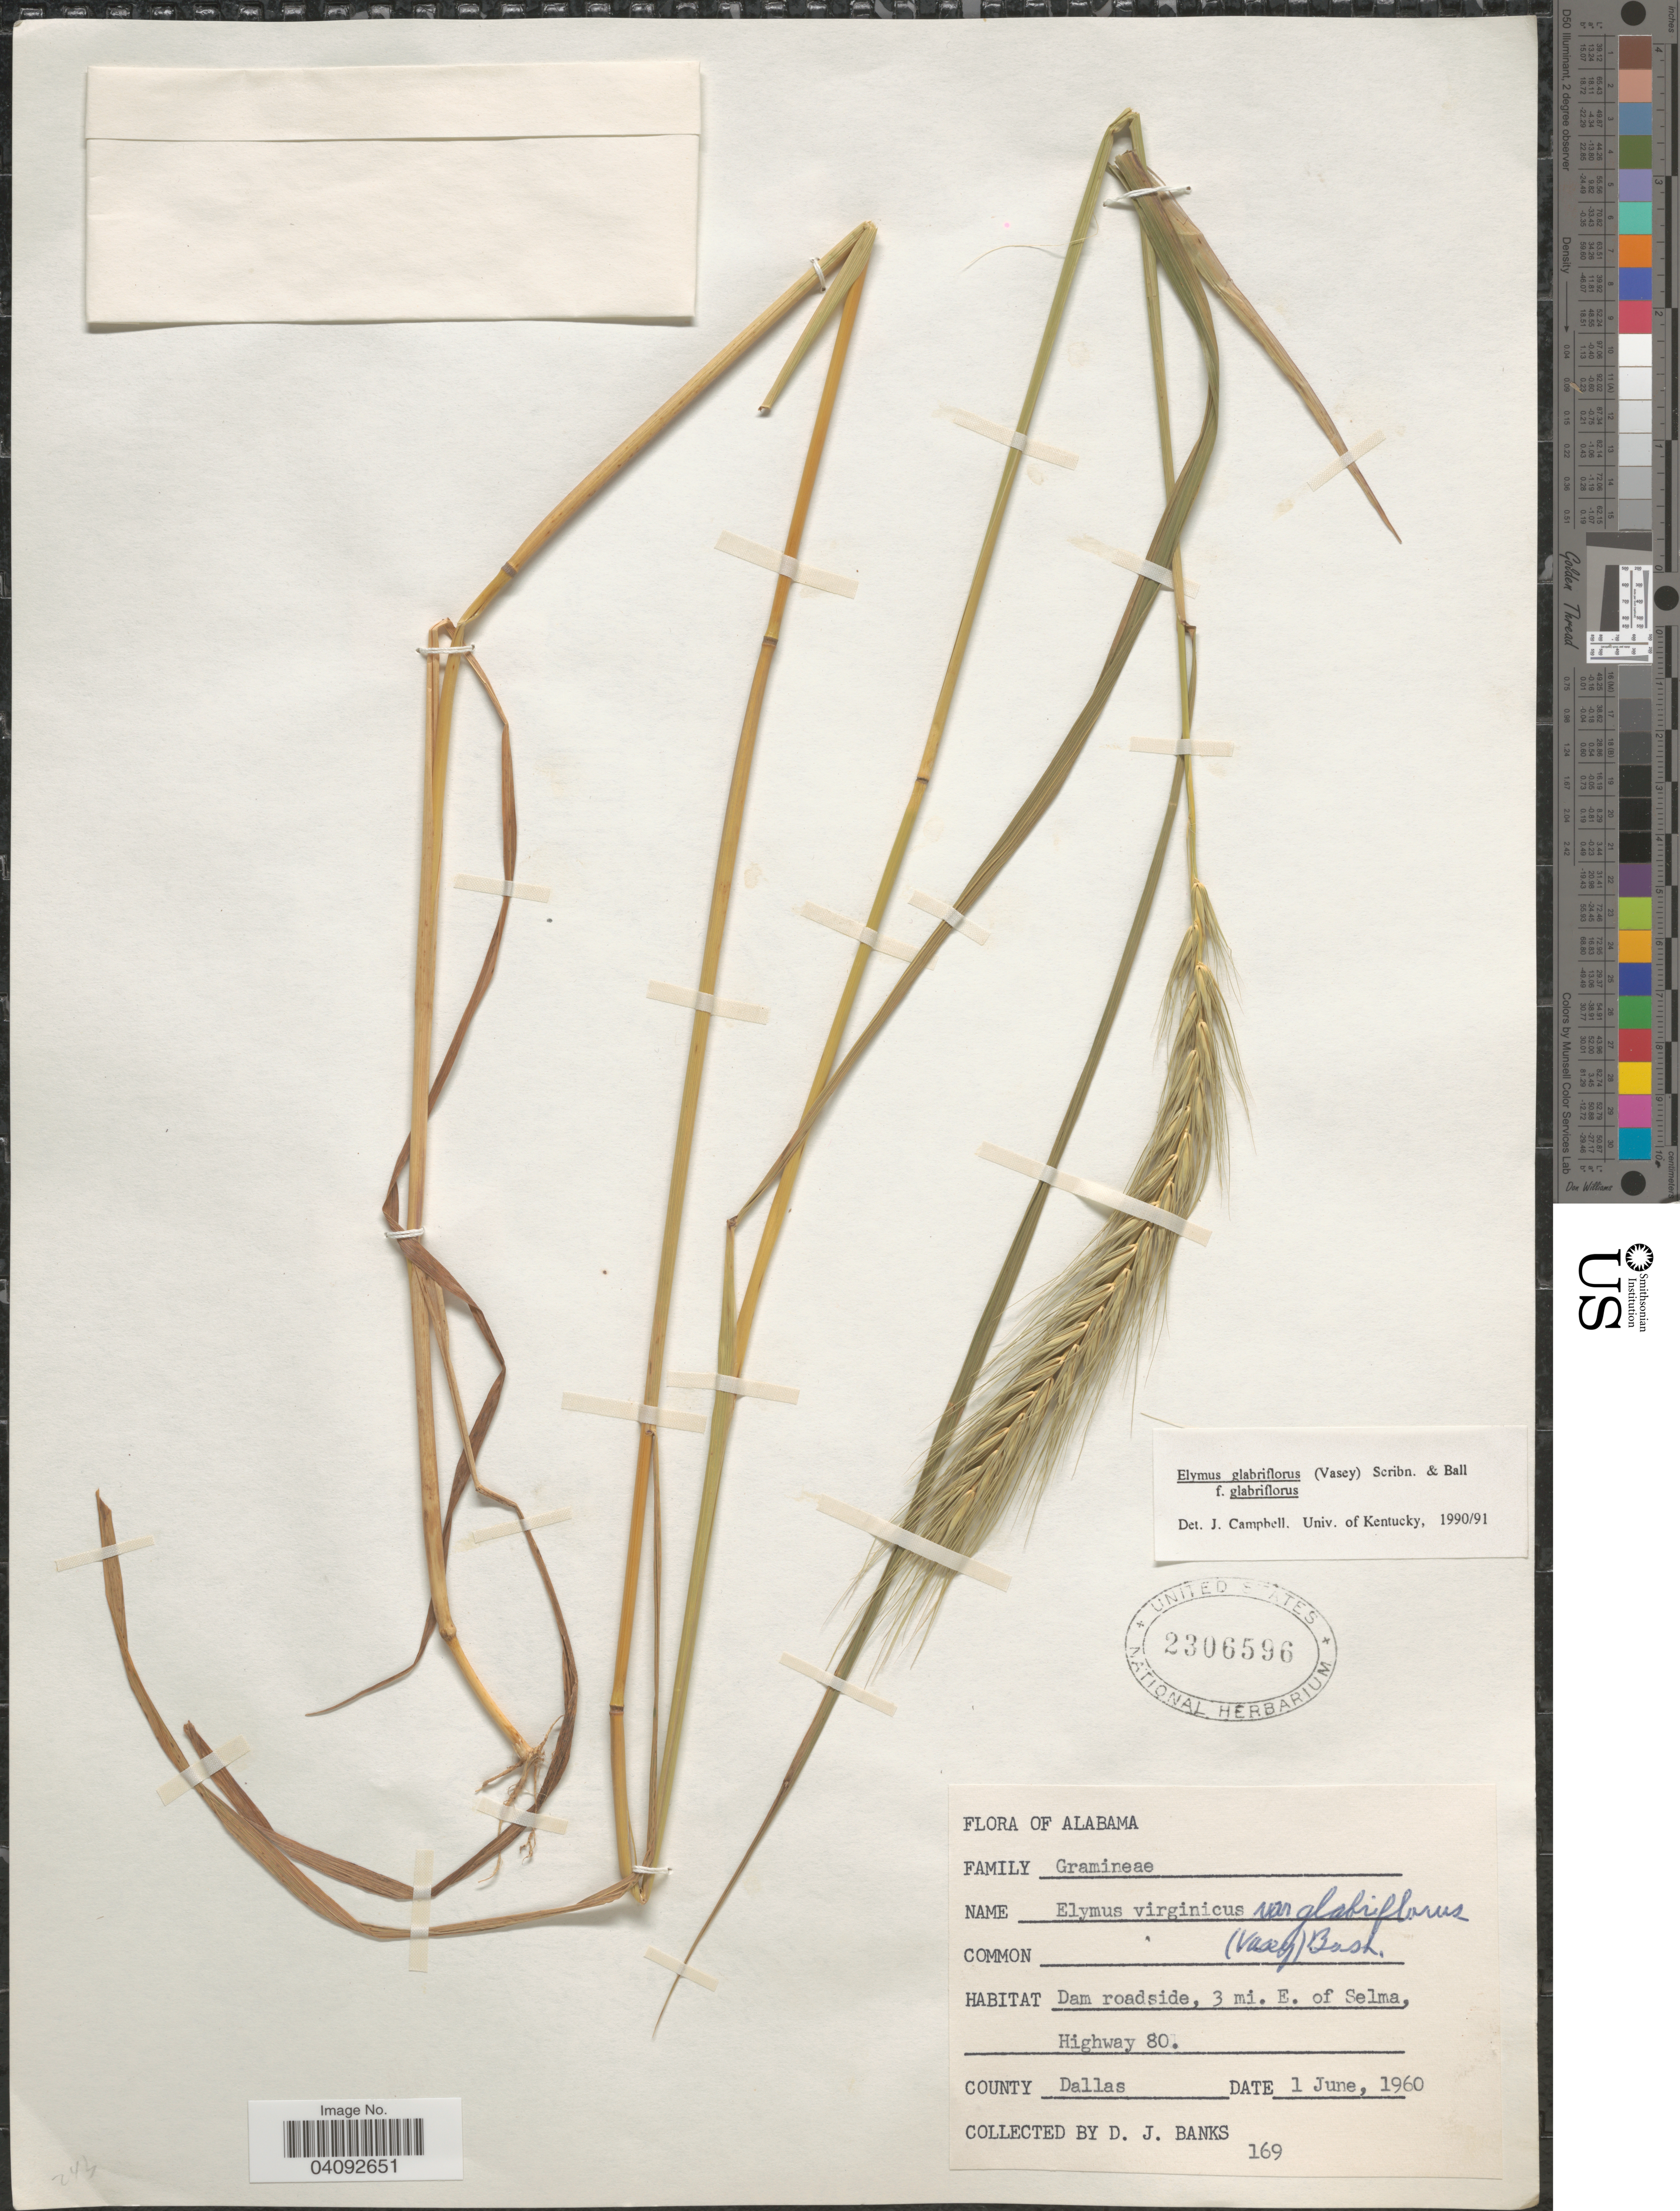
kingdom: Plantae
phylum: Tracheophyta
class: Liliopsida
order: Poales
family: Poaceae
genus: Elymus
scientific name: Elymus glabriflorus var. glabriflorus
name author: (Vasey ex L.H. Dewey) Scribn. & C.R. Ball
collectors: D. J. Banks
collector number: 169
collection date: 1960-06-01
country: United States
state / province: Alabama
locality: Dam roadside, 3 mi. E. of Selma, Highway 80. County Dallas.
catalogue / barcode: US 2306596